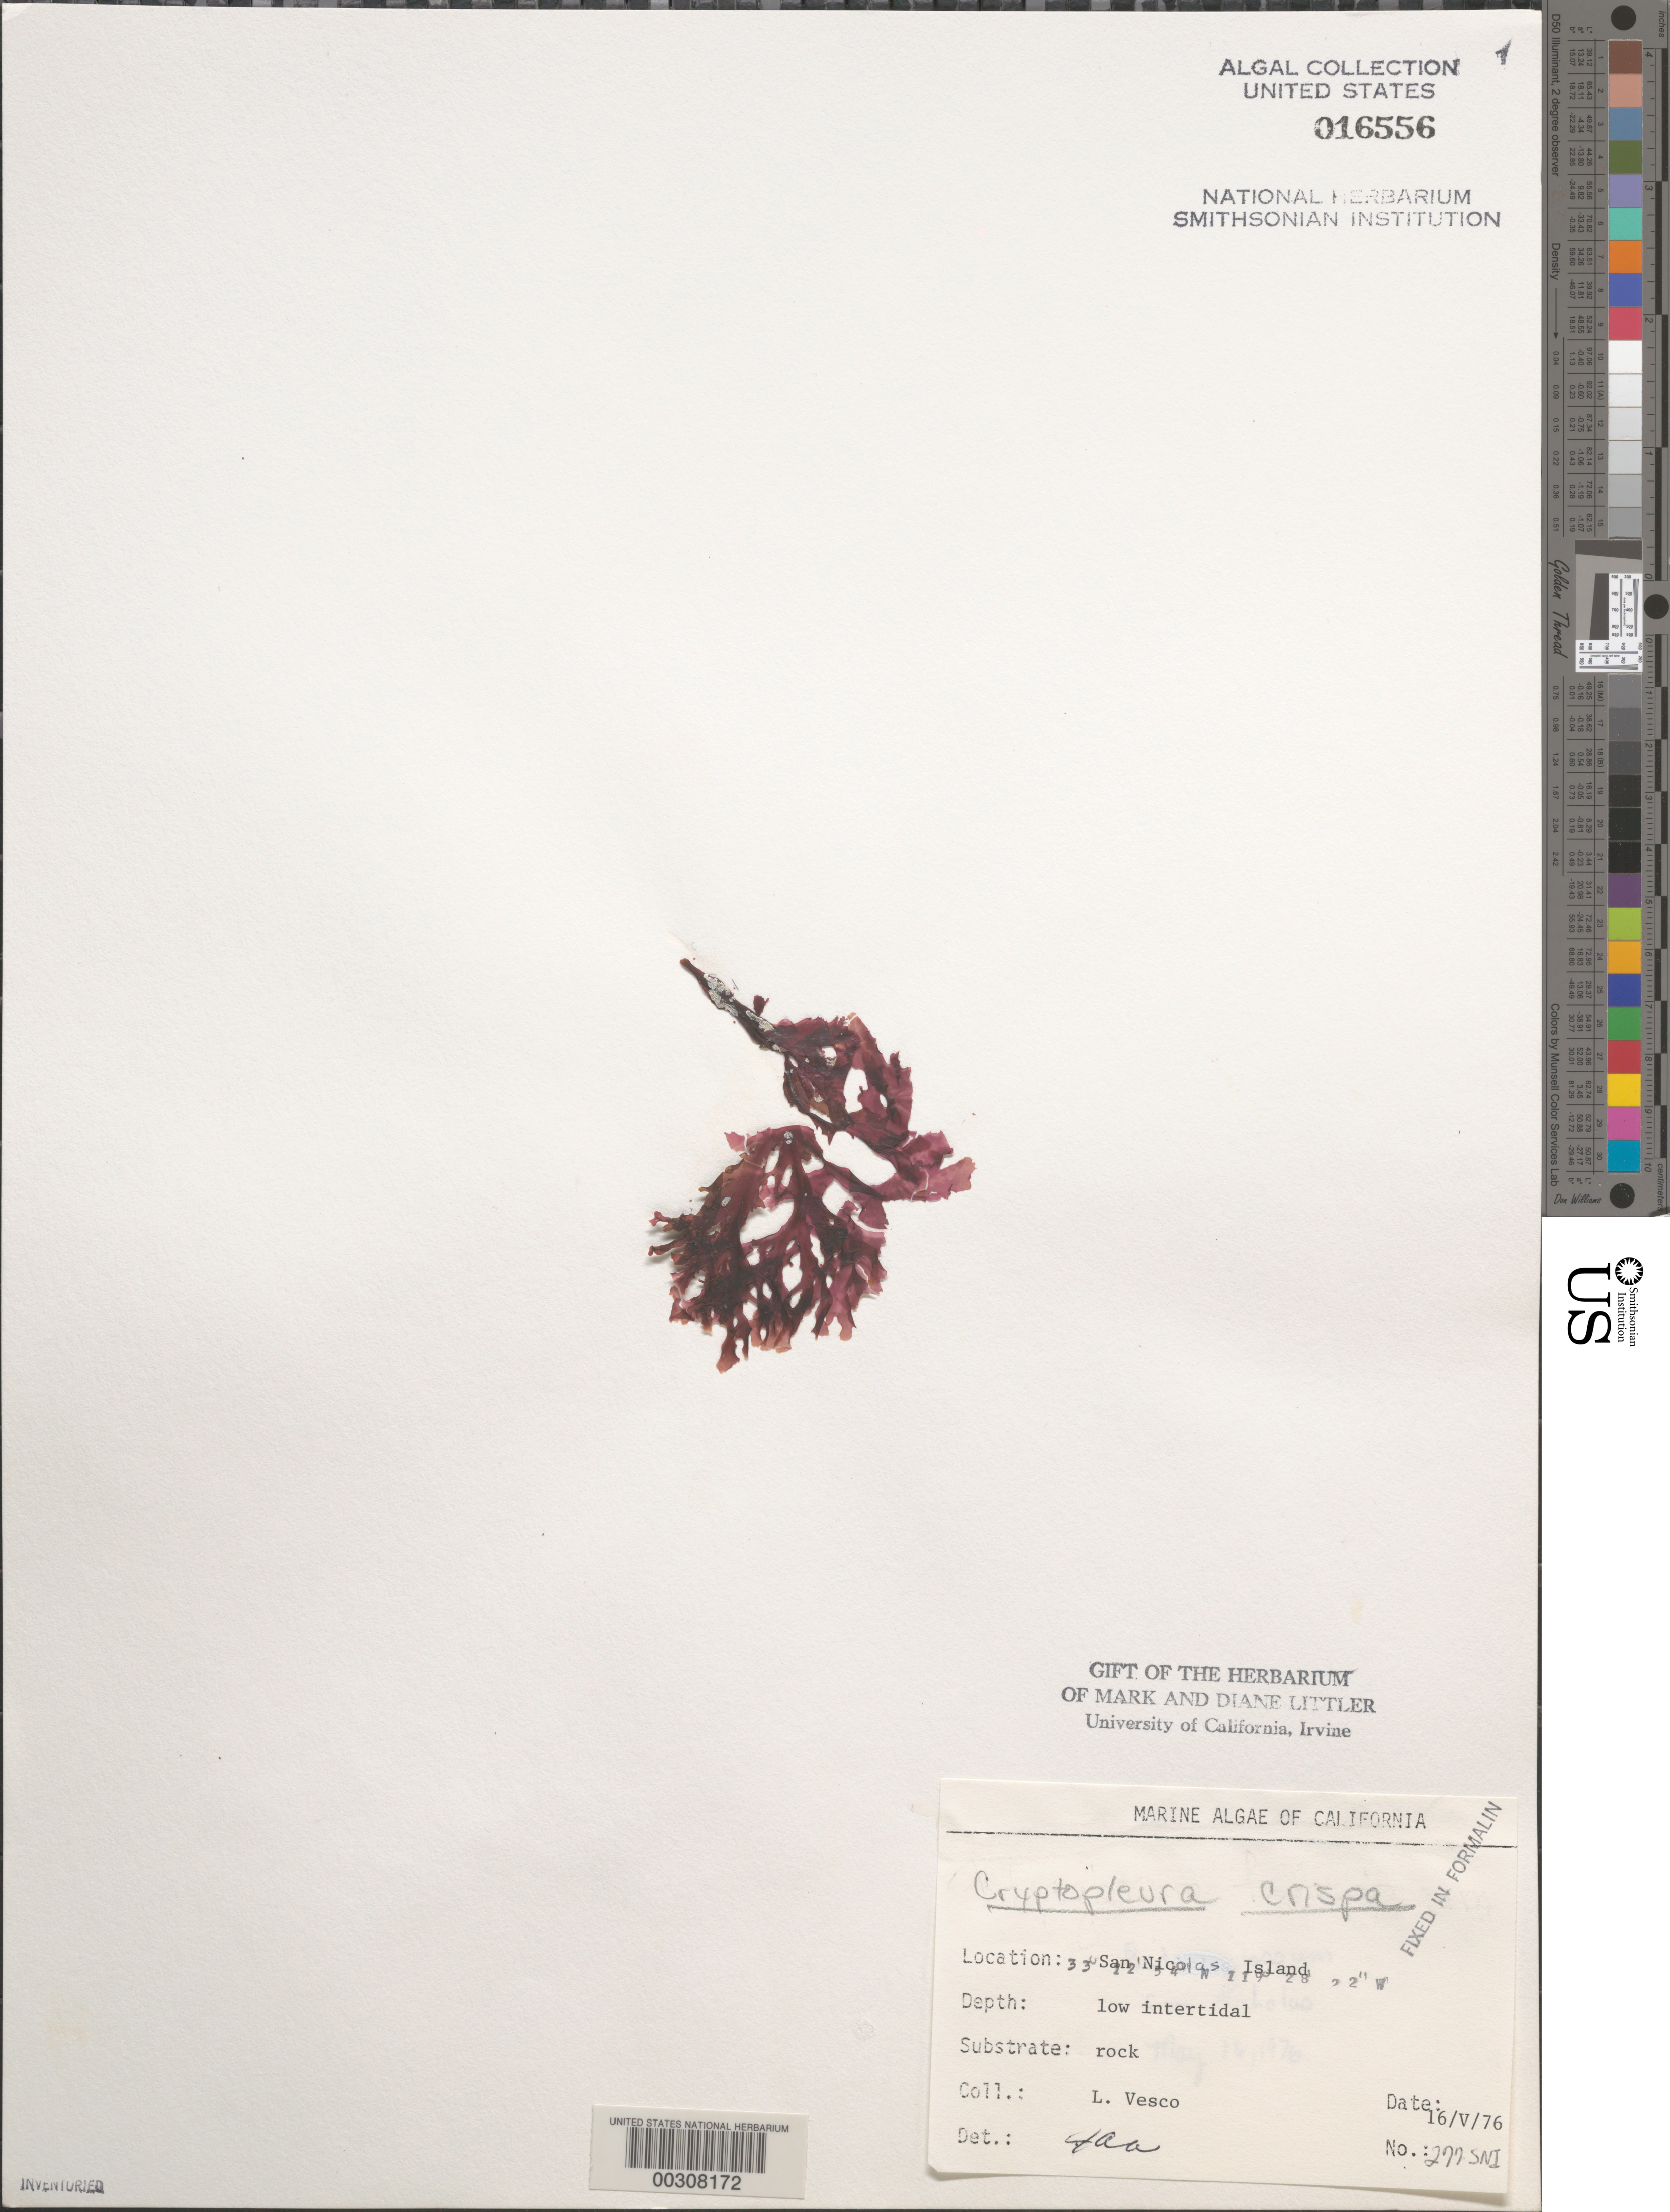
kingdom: Plantae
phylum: Rhodophyta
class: Florideophyceae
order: Ceramiales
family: Delesseriaceae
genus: Cryptopleura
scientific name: Cryptopleura crispa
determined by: Abbott, Isabella A.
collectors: L. Vesco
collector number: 277-sni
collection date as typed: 16 May 1976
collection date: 1976-05-16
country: United States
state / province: California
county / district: Ventura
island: San Nicolas Island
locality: Dutch Harbor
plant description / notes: BLM-SOCALBIGHT Rocky Intertidal Survey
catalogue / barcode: US 16556